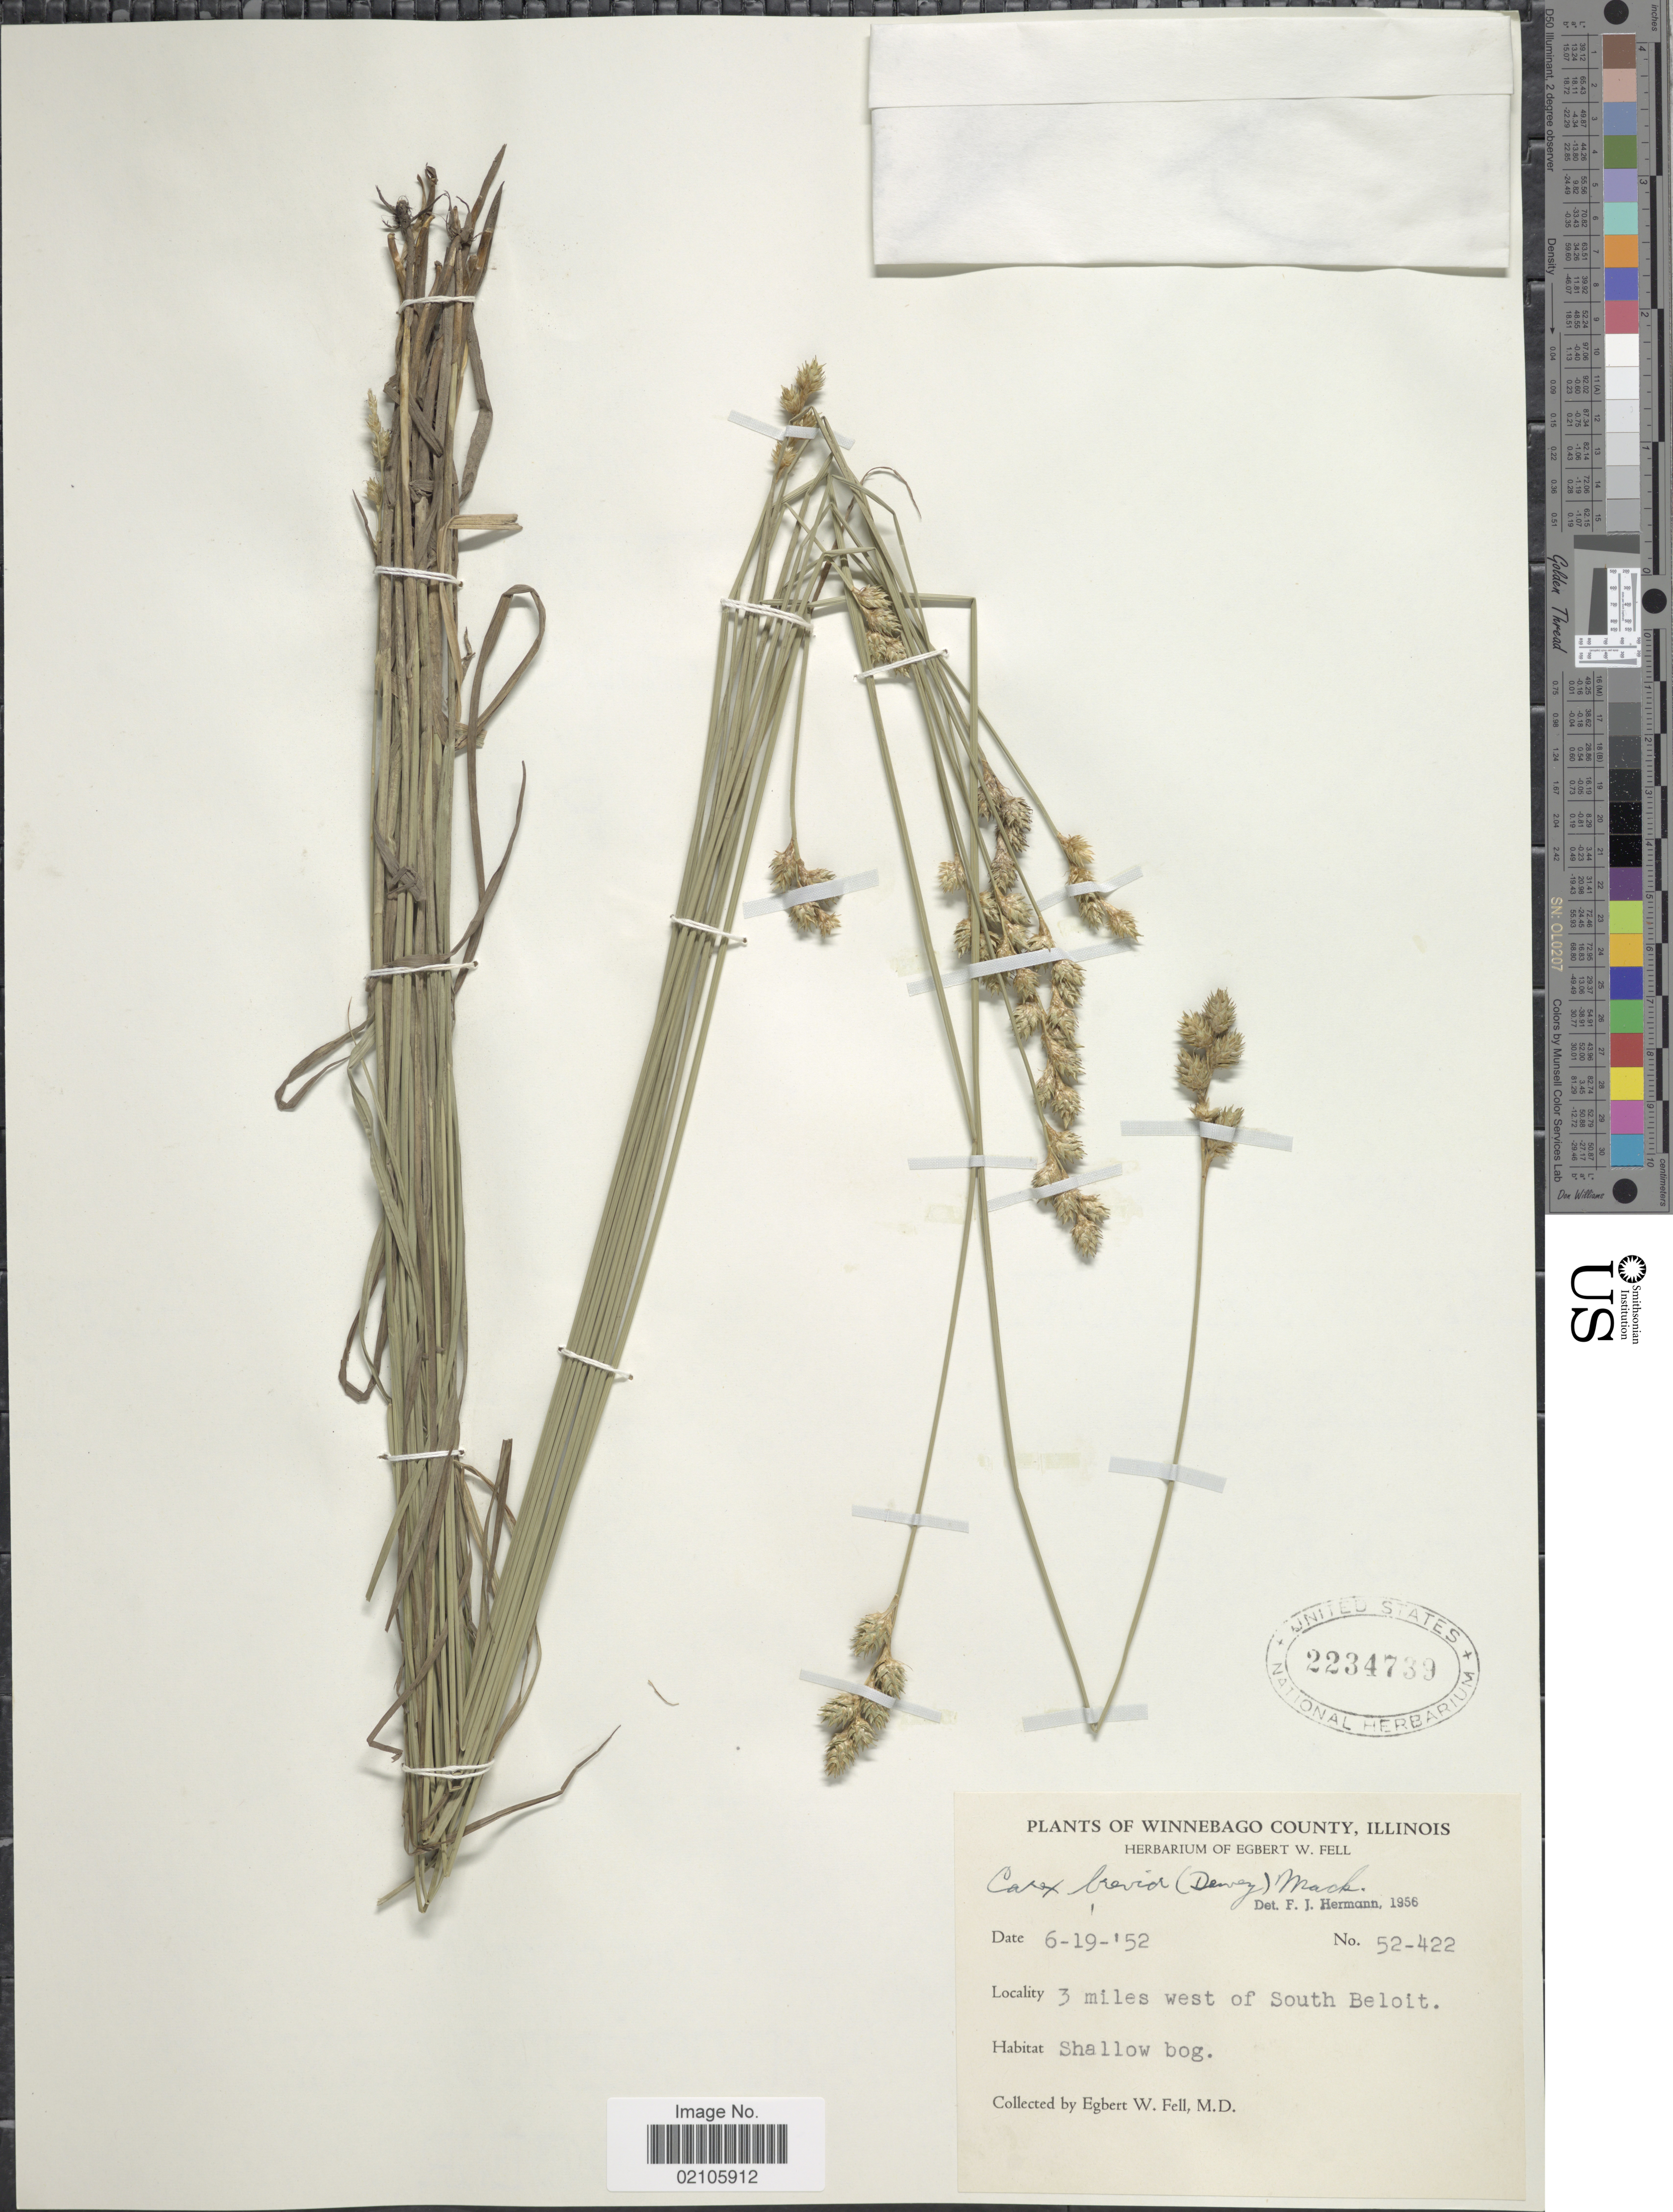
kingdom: Plantae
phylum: Tracheophyta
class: Liliopsida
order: Poales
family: Cyperaceae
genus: Carex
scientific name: Carex brevior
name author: (Dewey) Mack. ex Lunell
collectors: E. Fell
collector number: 52-422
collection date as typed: Transcribed d/m/y: 19/6/52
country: United States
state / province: Illinois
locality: Winnebago County. 3 miles west of South Beloit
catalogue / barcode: US 2234739